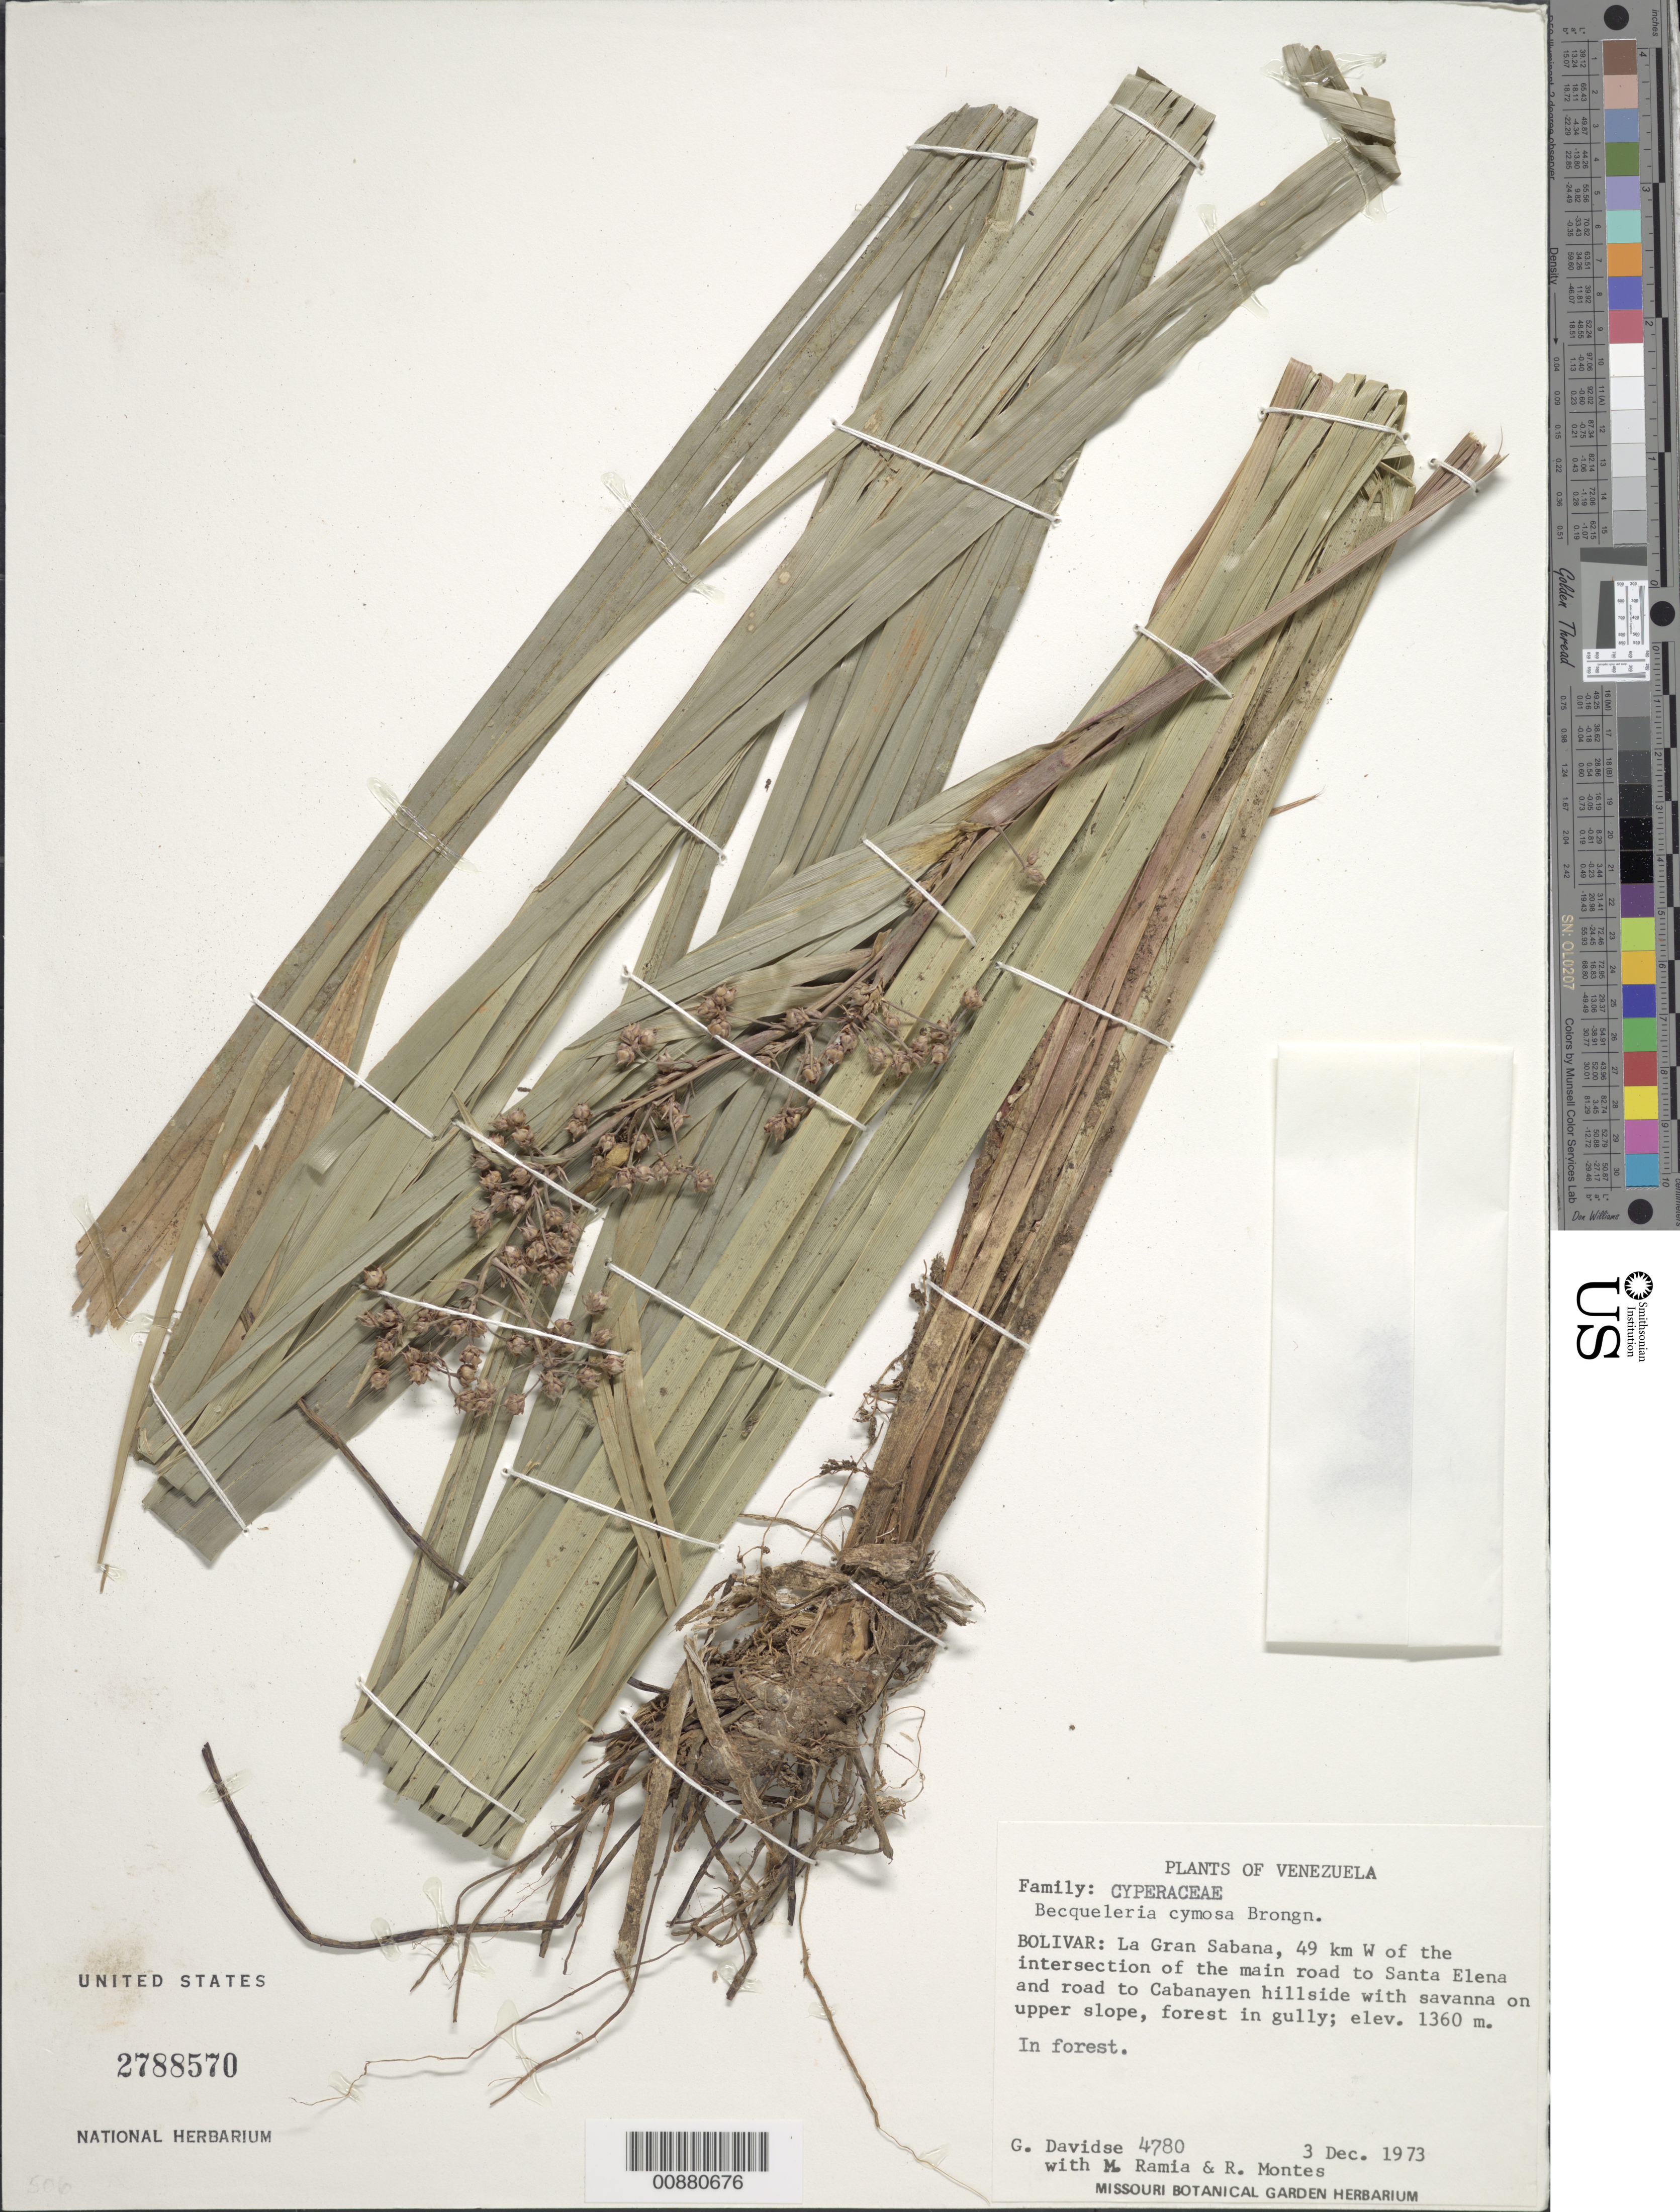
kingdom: Plantae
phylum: Tracheophyta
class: Liliopsida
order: Poales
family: Cyperaceae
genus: Becquerelia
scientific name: Becquerelia cymosa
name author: Brongn.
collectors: G. Davidse, M. Ramia & R. Montes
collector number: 4780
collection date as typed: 3-Dec-73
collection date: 1973-12-03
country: Venezuela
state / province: Bolívar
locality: Gran Sabana, 49 km W of intersection of Santa Elena road and road to Cabanayen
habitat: Hillside with savanna on upper slope, forest in gully; in forest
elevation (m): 1360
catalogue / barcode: US 2788570